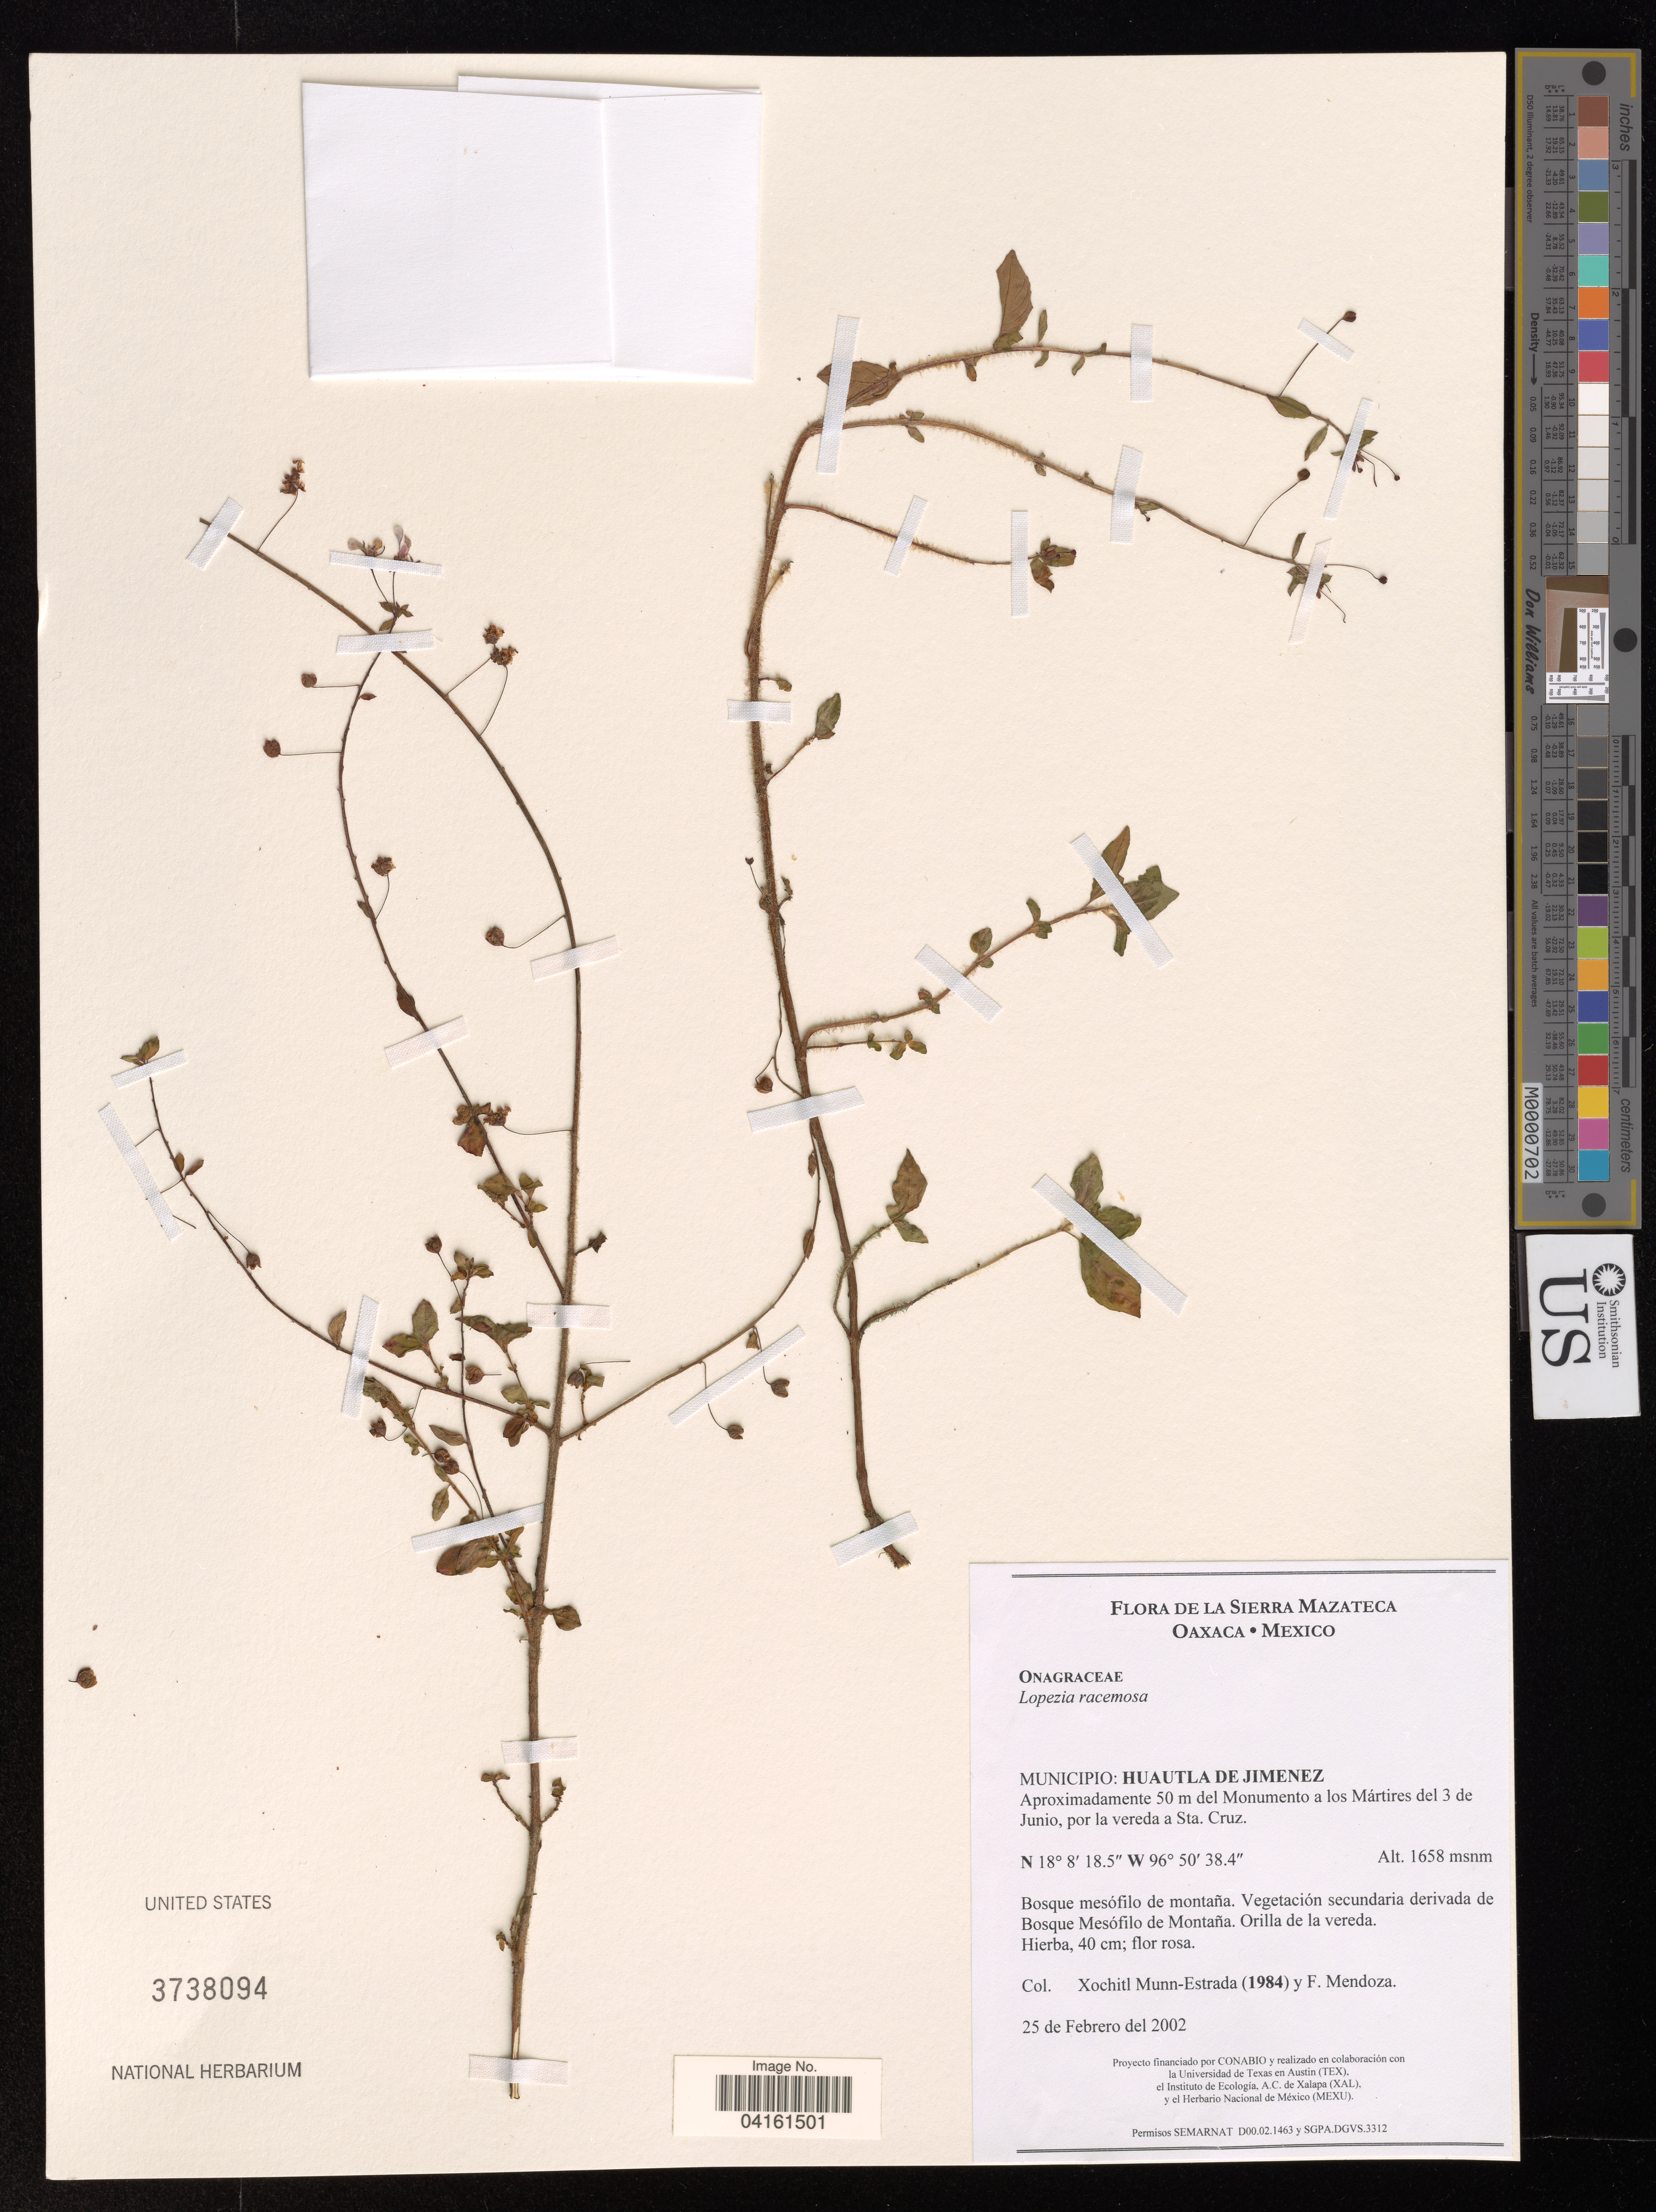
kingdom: Plantae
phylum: Tracheophyta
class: Magnoliopsida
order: Myrtales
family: Onagraceae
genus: Lopezia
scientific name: Lopezia racemosa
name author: Cav.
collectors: X. Munn-Estrada & F. Mendoza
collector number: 1984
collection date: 2002-02-25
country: Mexico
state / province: Oaxaca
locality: La Sierra Mazateca. Municipio: Huautla de Jimenez. Aproximadamente 50 m del Monumento a los Mártires del 3 de Junio, por la vereda a Sta. Cruz.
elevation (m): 1658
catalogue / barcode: US 3738094